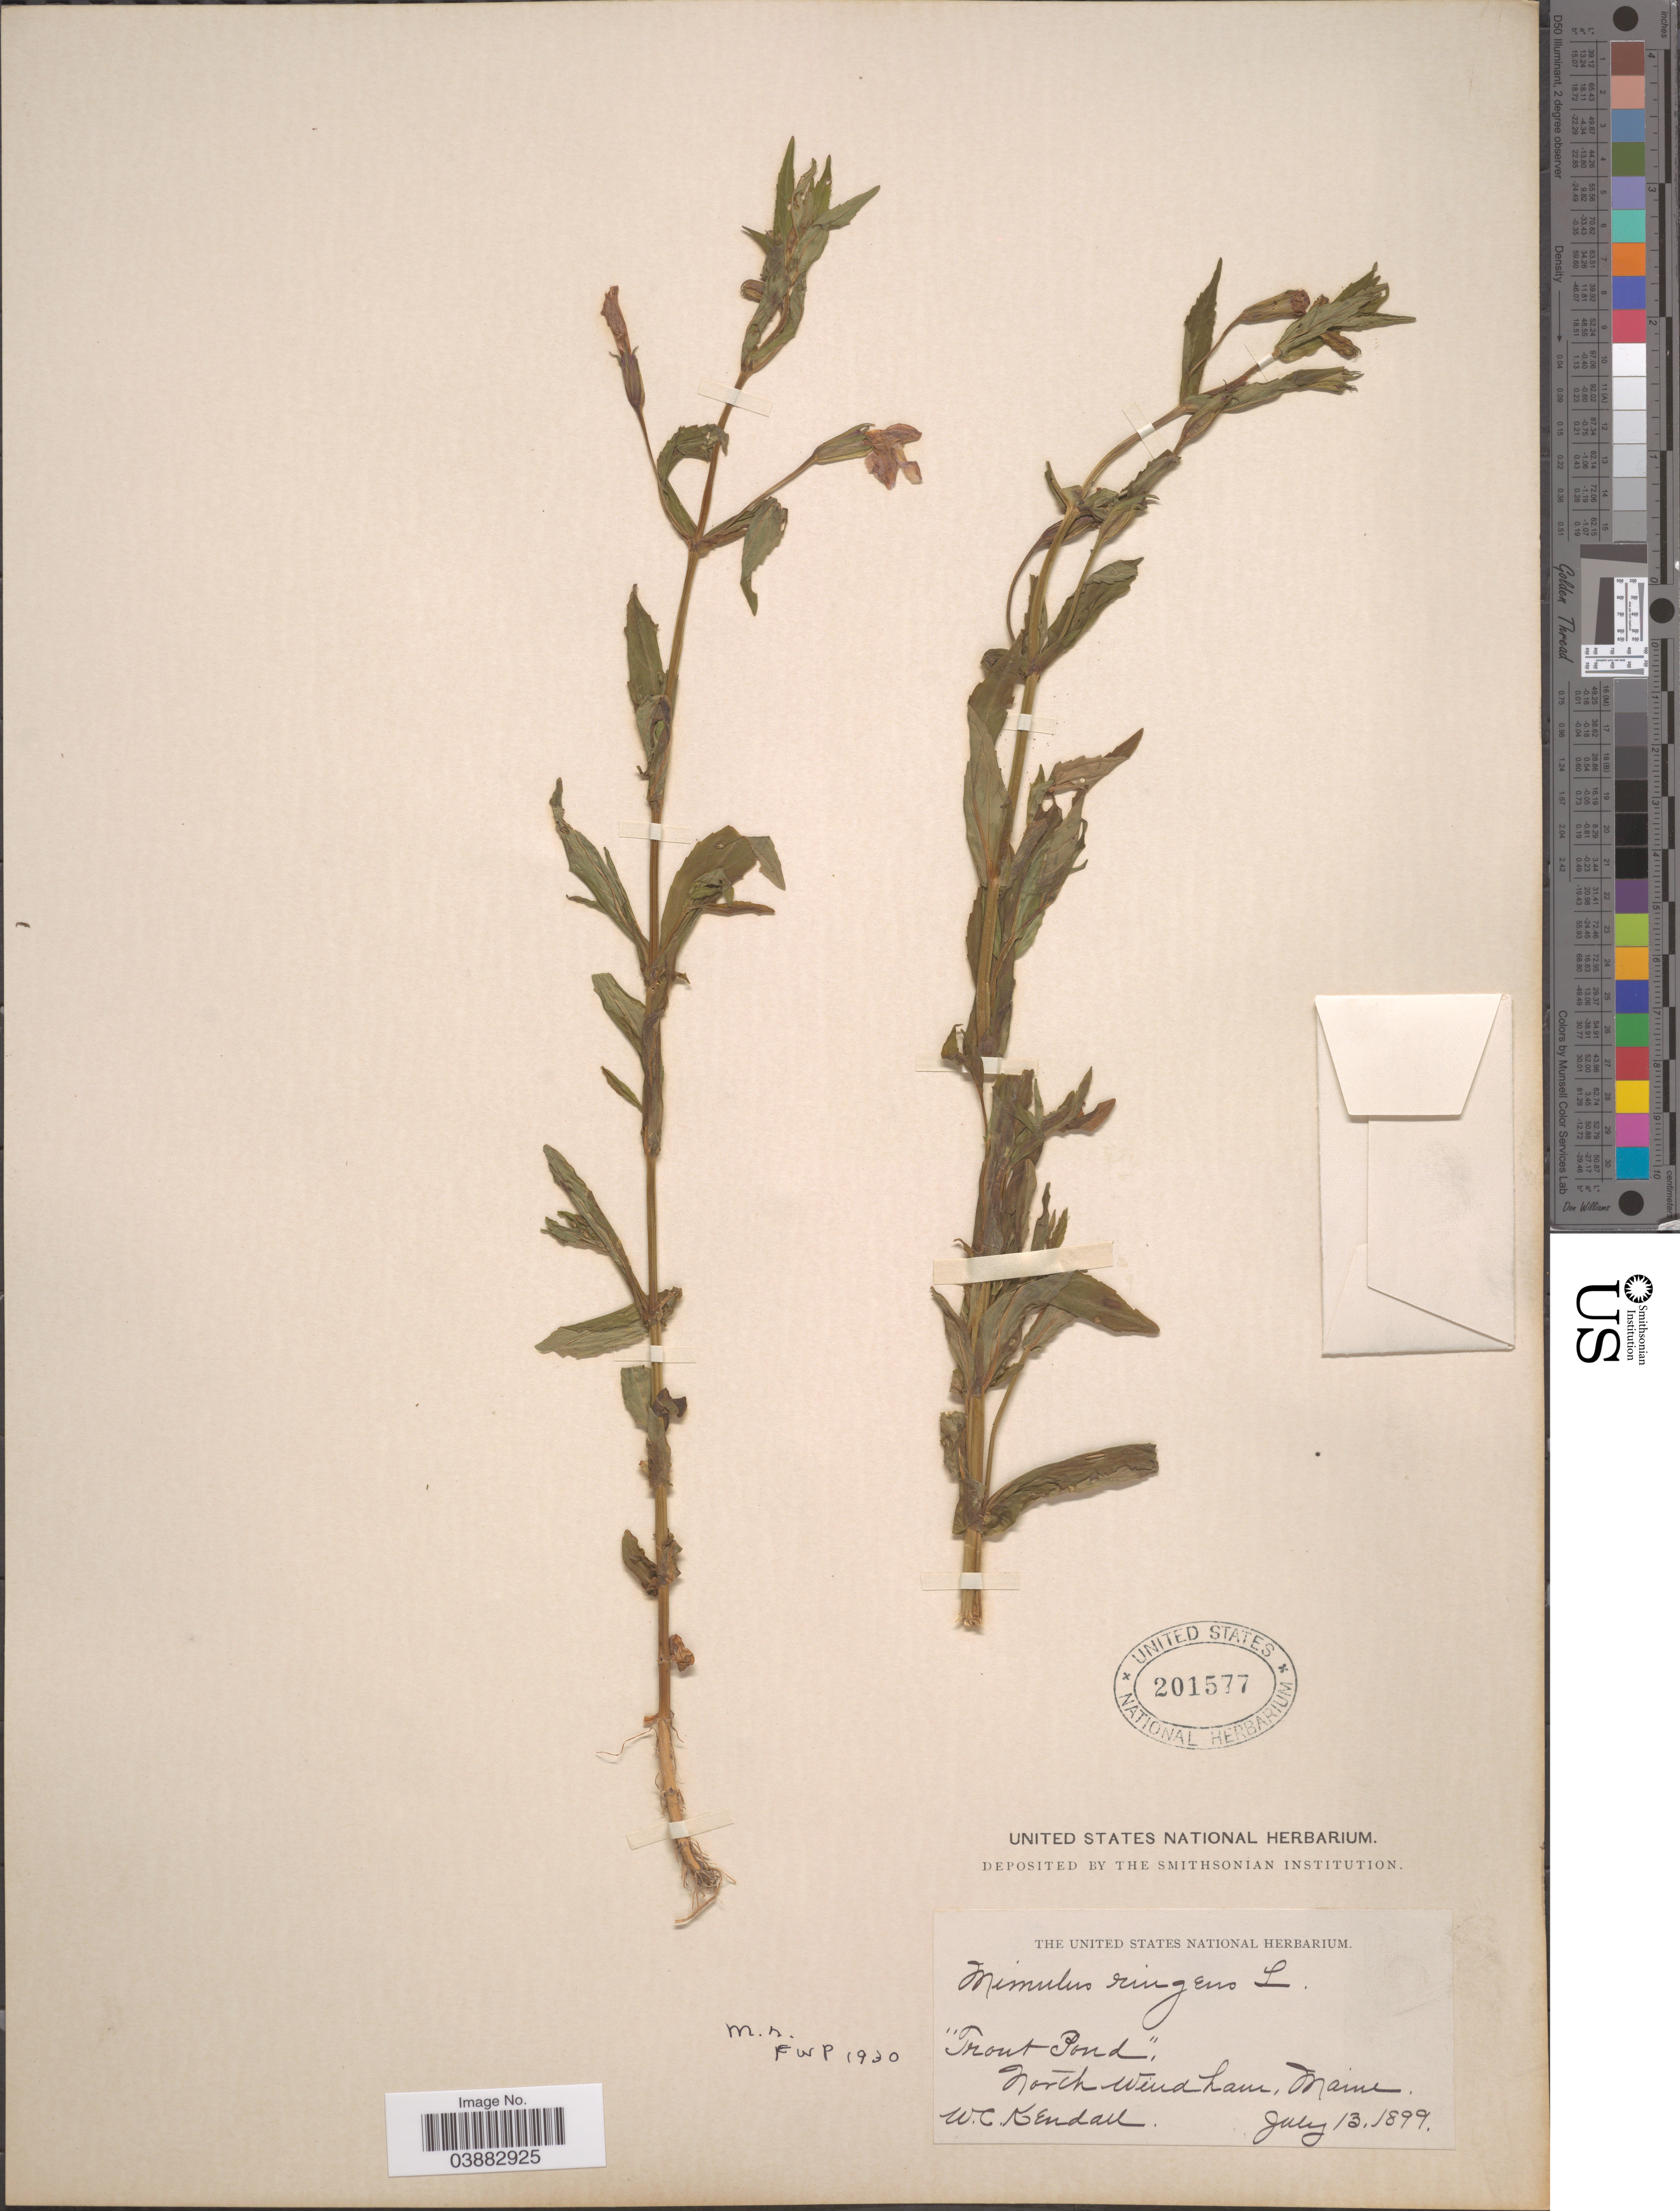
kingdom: Plantae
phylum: Tracheophyta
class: Magnoliopsida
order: Lamiales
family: Phrymaceae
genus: Mimulus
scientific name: Mimulus ringens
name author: L.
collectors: W. Kendall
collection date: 1899-07-13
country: United States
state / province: Maine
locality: Trout Pond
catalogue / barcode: US 201577